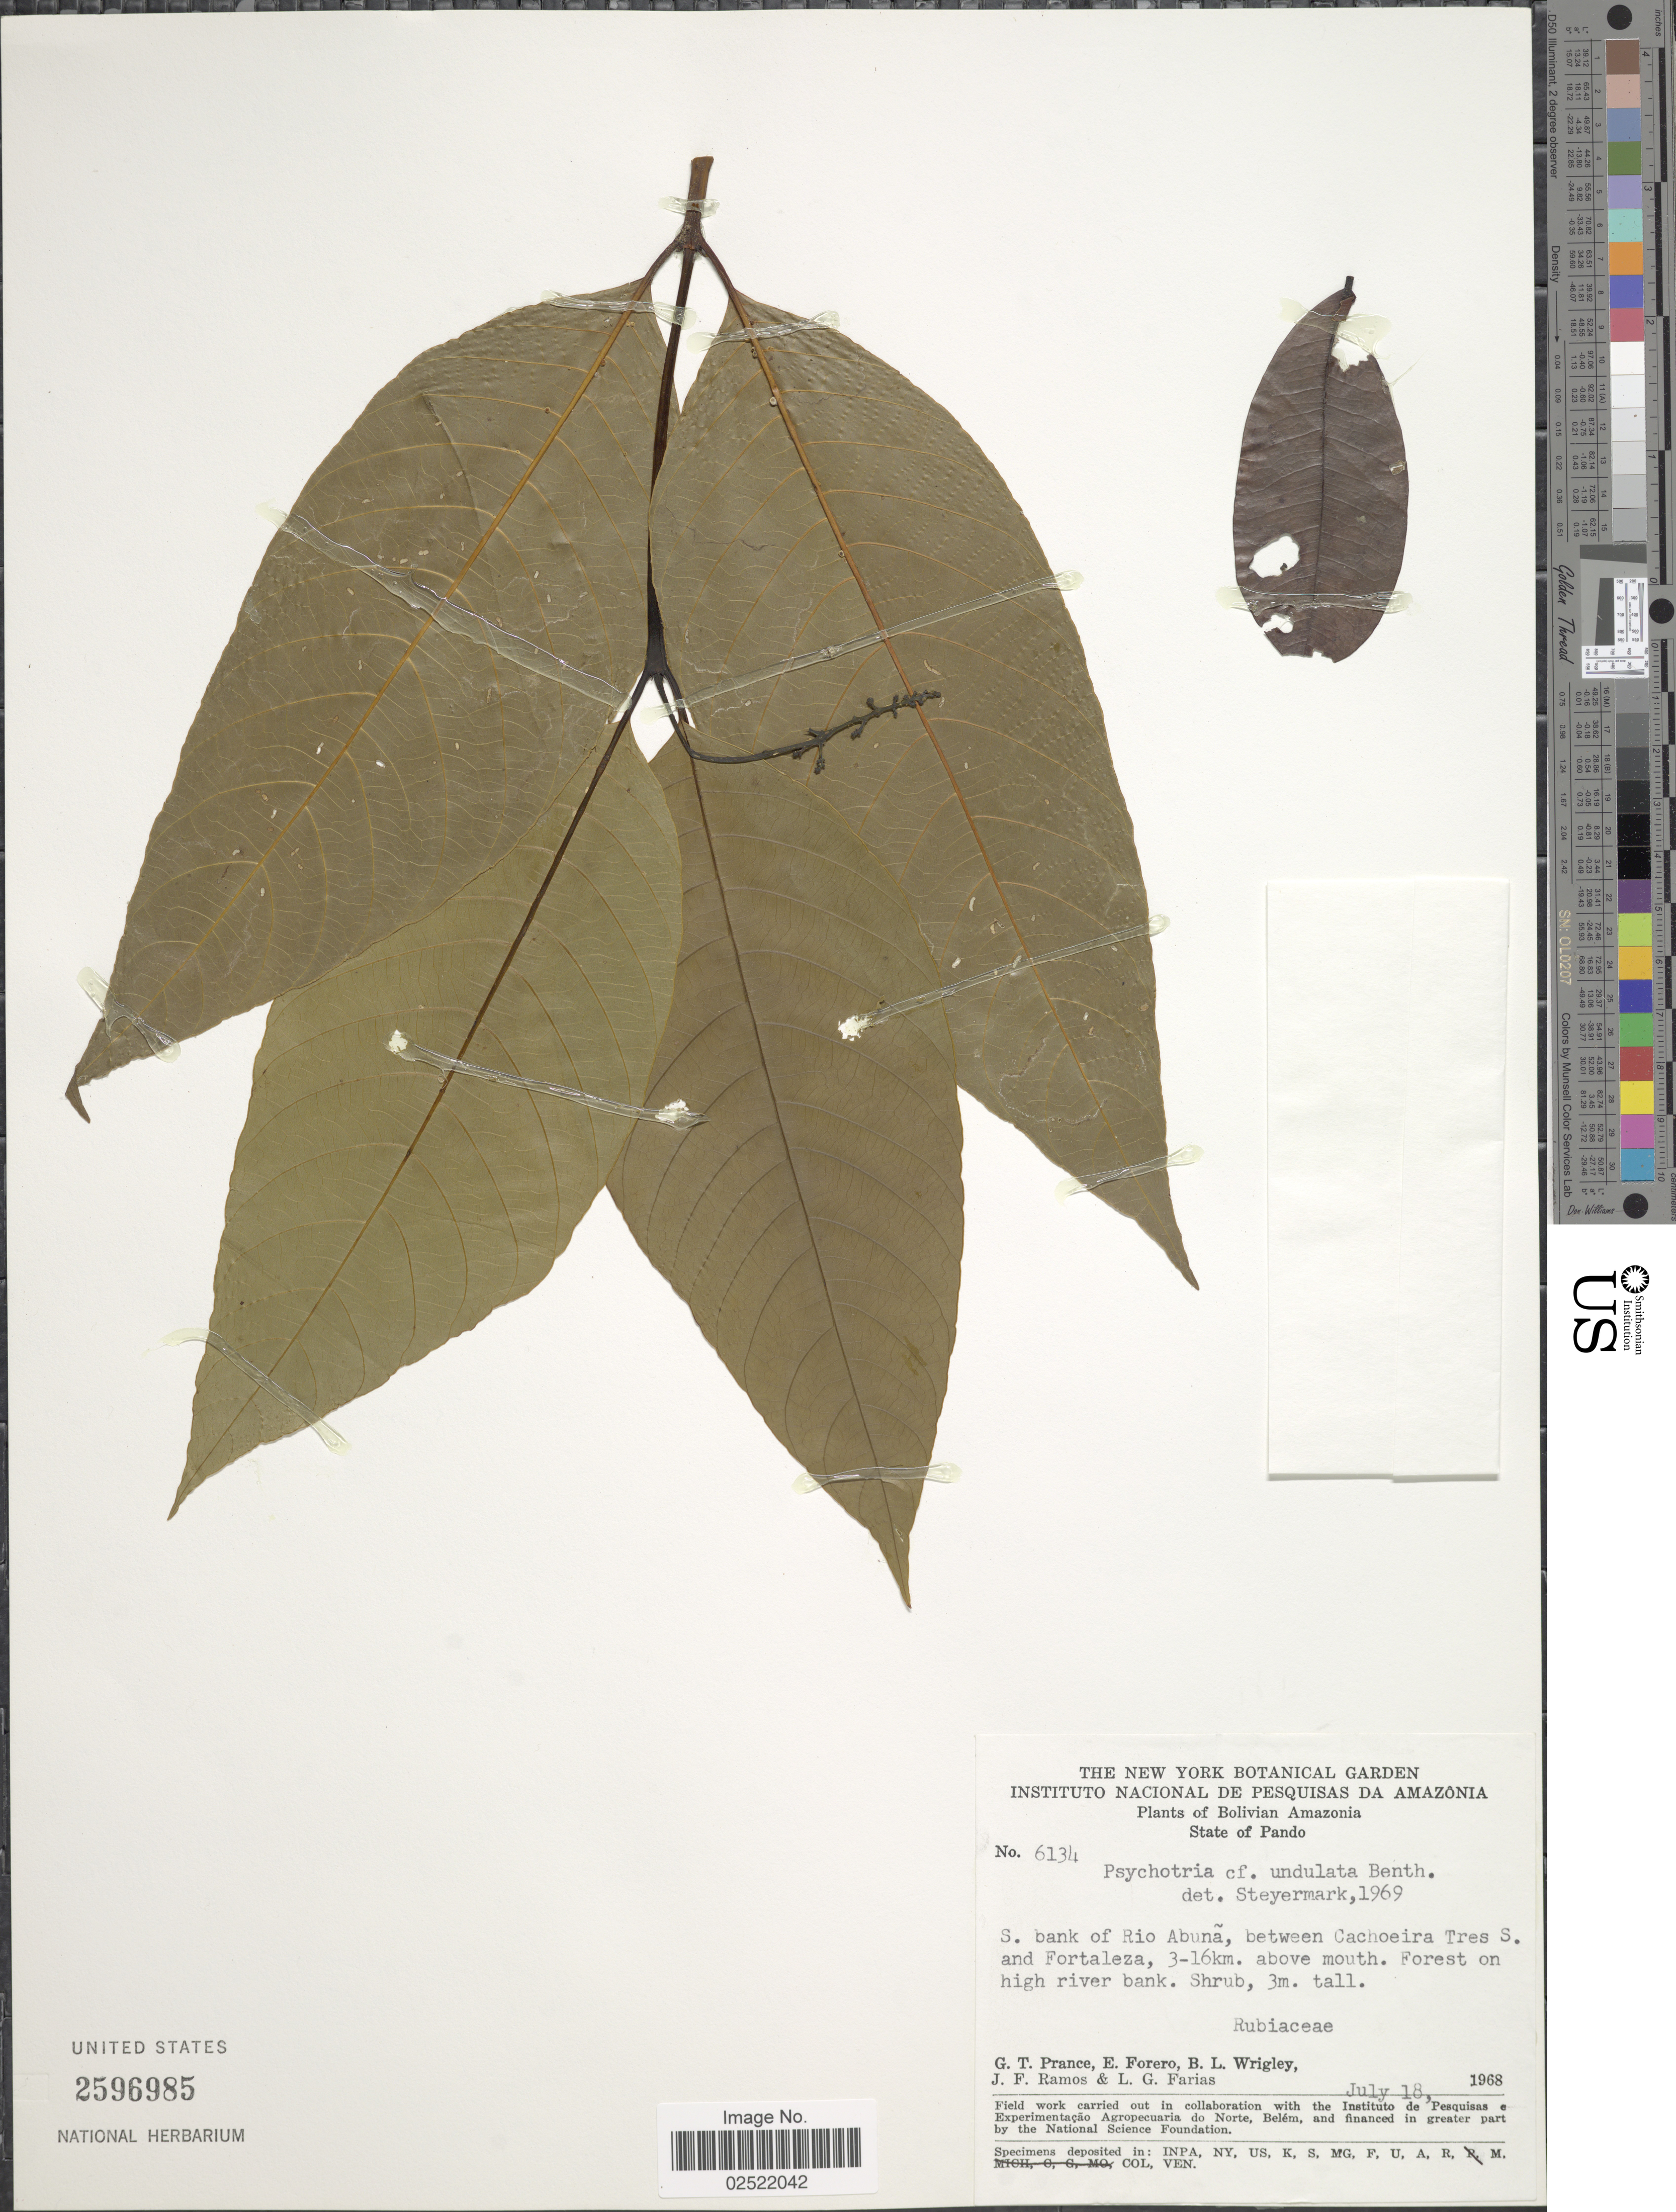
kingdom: Plantae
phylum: Tracheophyta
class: Magnoliopsida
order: Gentianales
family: Rubiaceae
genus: Psychotria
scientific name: Psychotria undulata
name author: Poir.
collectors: G. T. Prance, E. Forero, B. L. Wrigley, J. F. Ramos & L. G. Farias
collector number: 6134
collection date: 1968-07-18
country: Bolivia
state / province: Pando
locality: Bolivian Amazonia. State of Pando. S. bank of Rio Abuna, between Cachoeira Tres S. and Fortaleza, 3-16km. above mouth.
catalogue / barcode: US 2596985